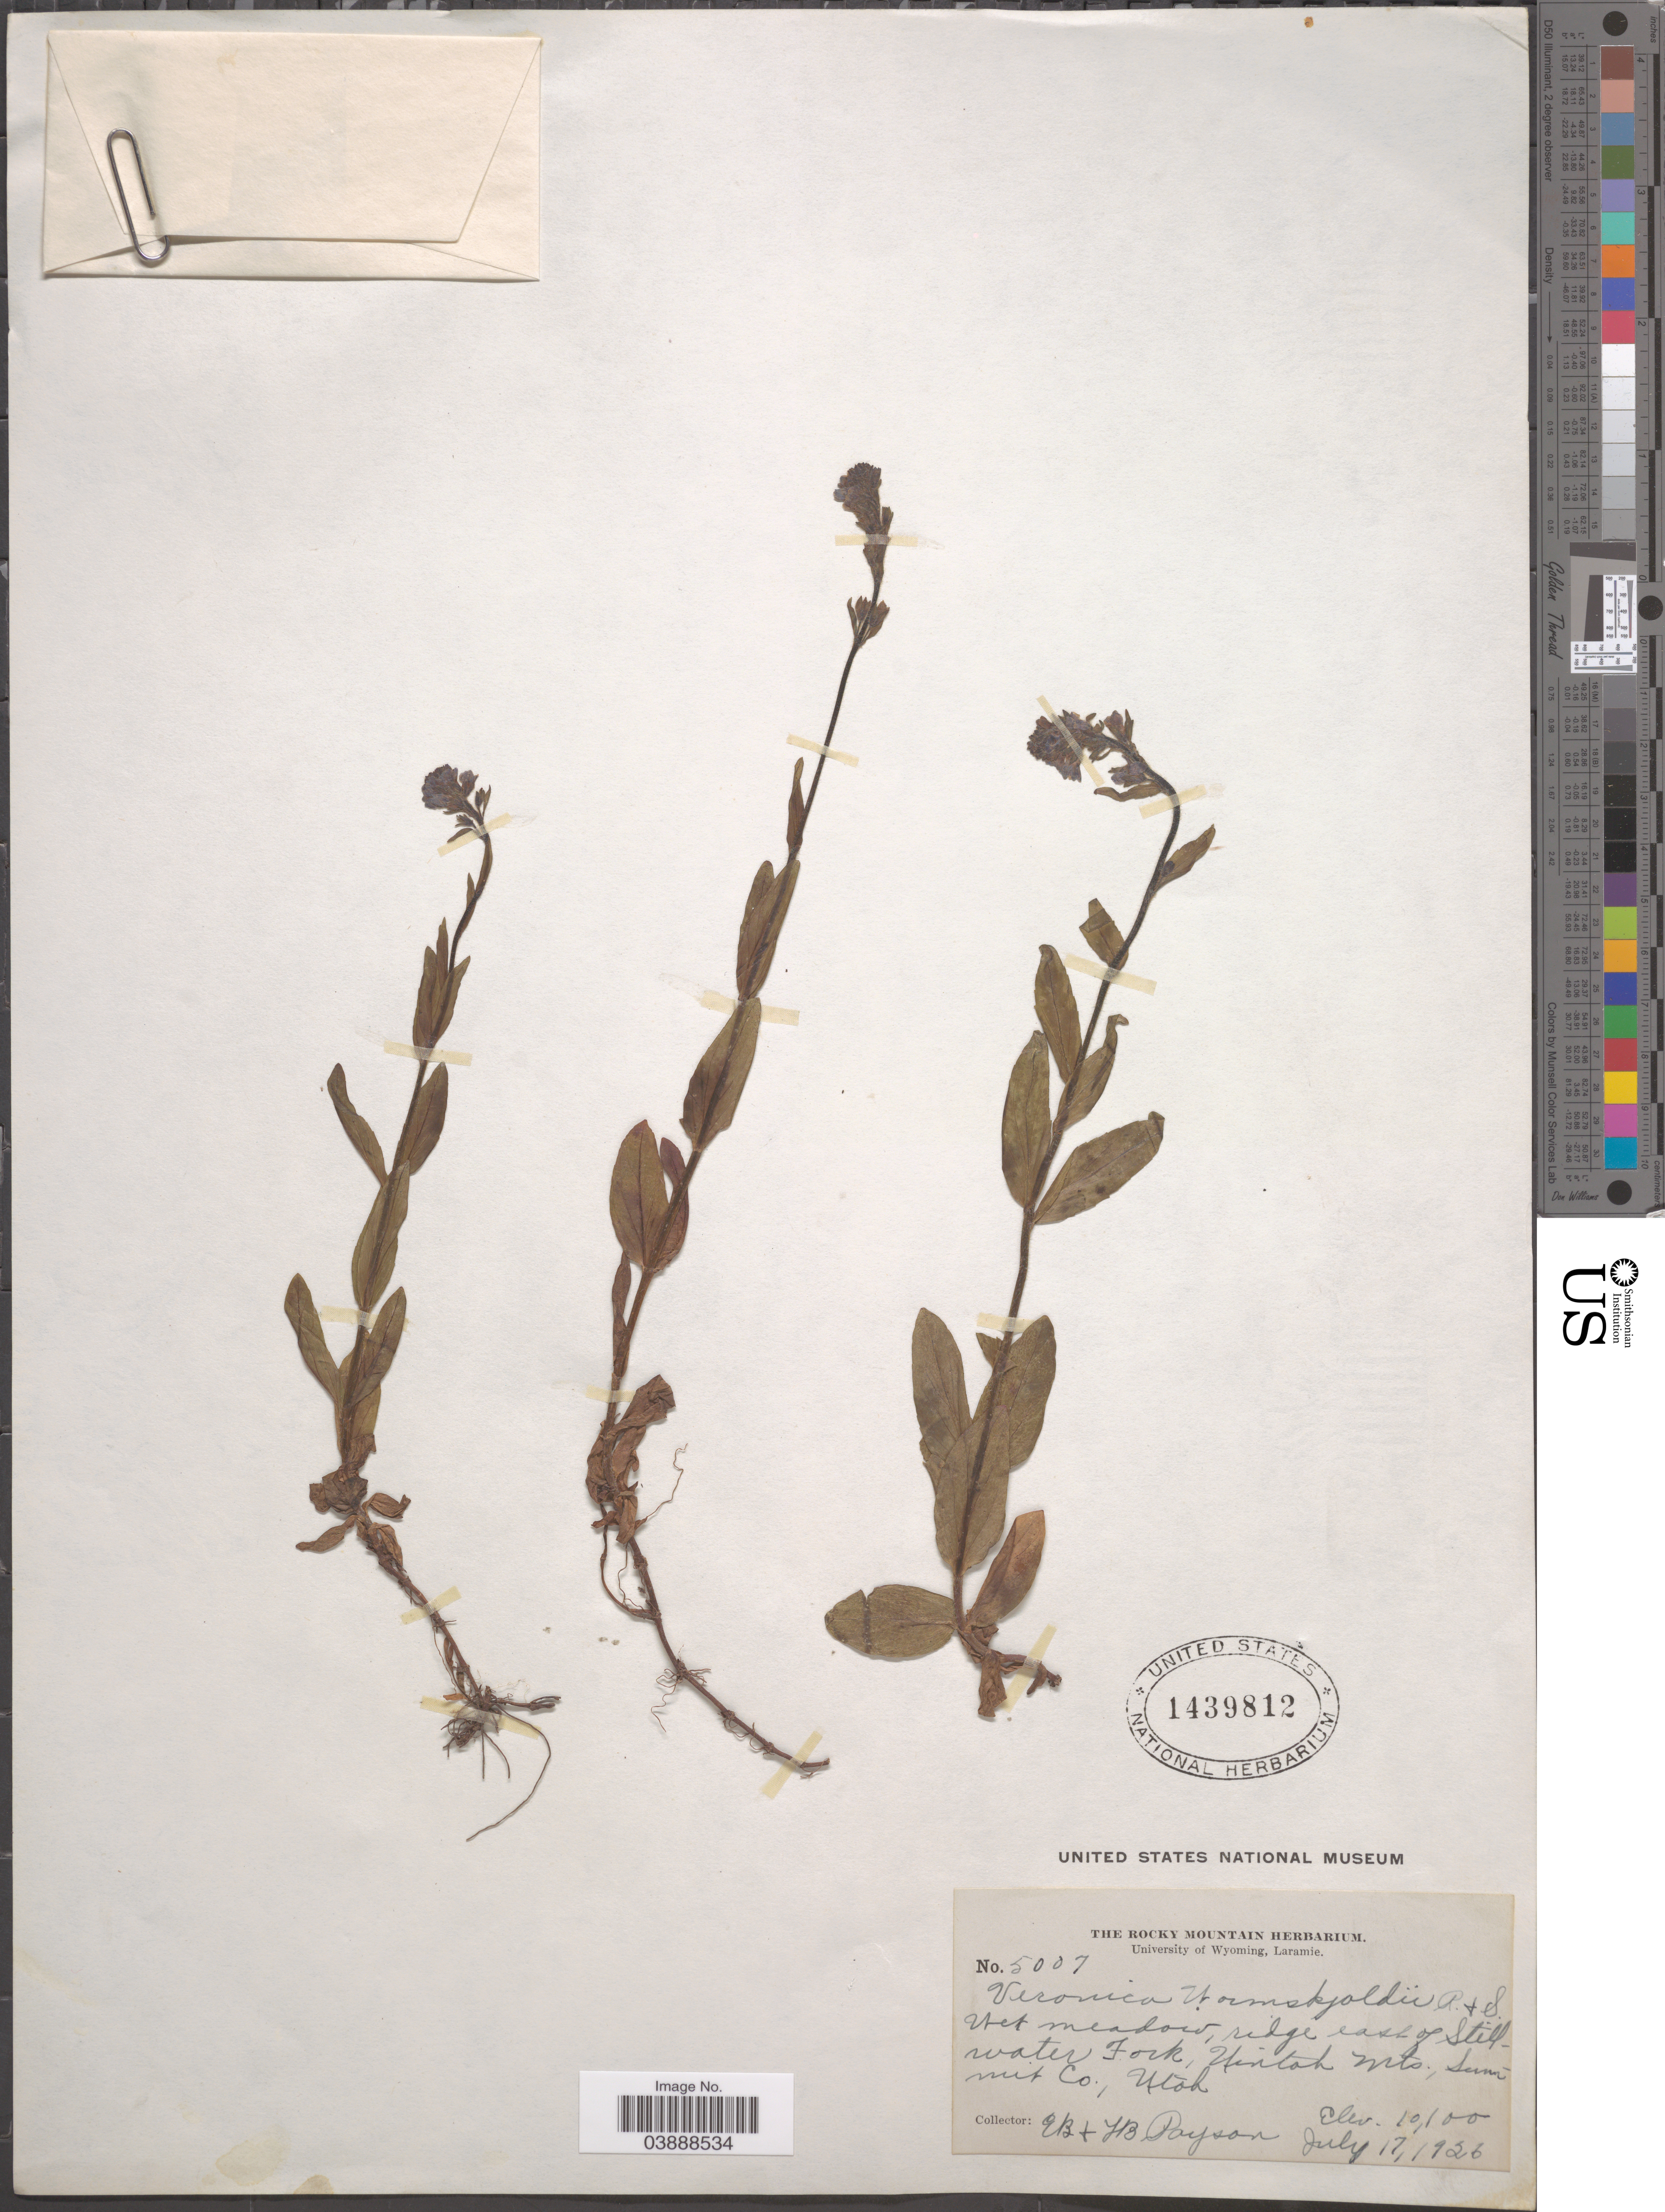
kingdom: Plantae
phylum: Tracheophyta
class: Magnoliopsida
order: Lamiales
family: Plantaginaceae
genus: Veronica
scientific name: Veronica wormskjoldii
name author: Roem. & Schult.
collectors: E. B. Payson & L. Payson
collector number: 5007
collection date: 1926-07-17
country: United States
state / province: Utah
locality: Ridge east of Stillwater Fork, Uintah Mts, Summit Co.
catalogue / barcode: US 1439812